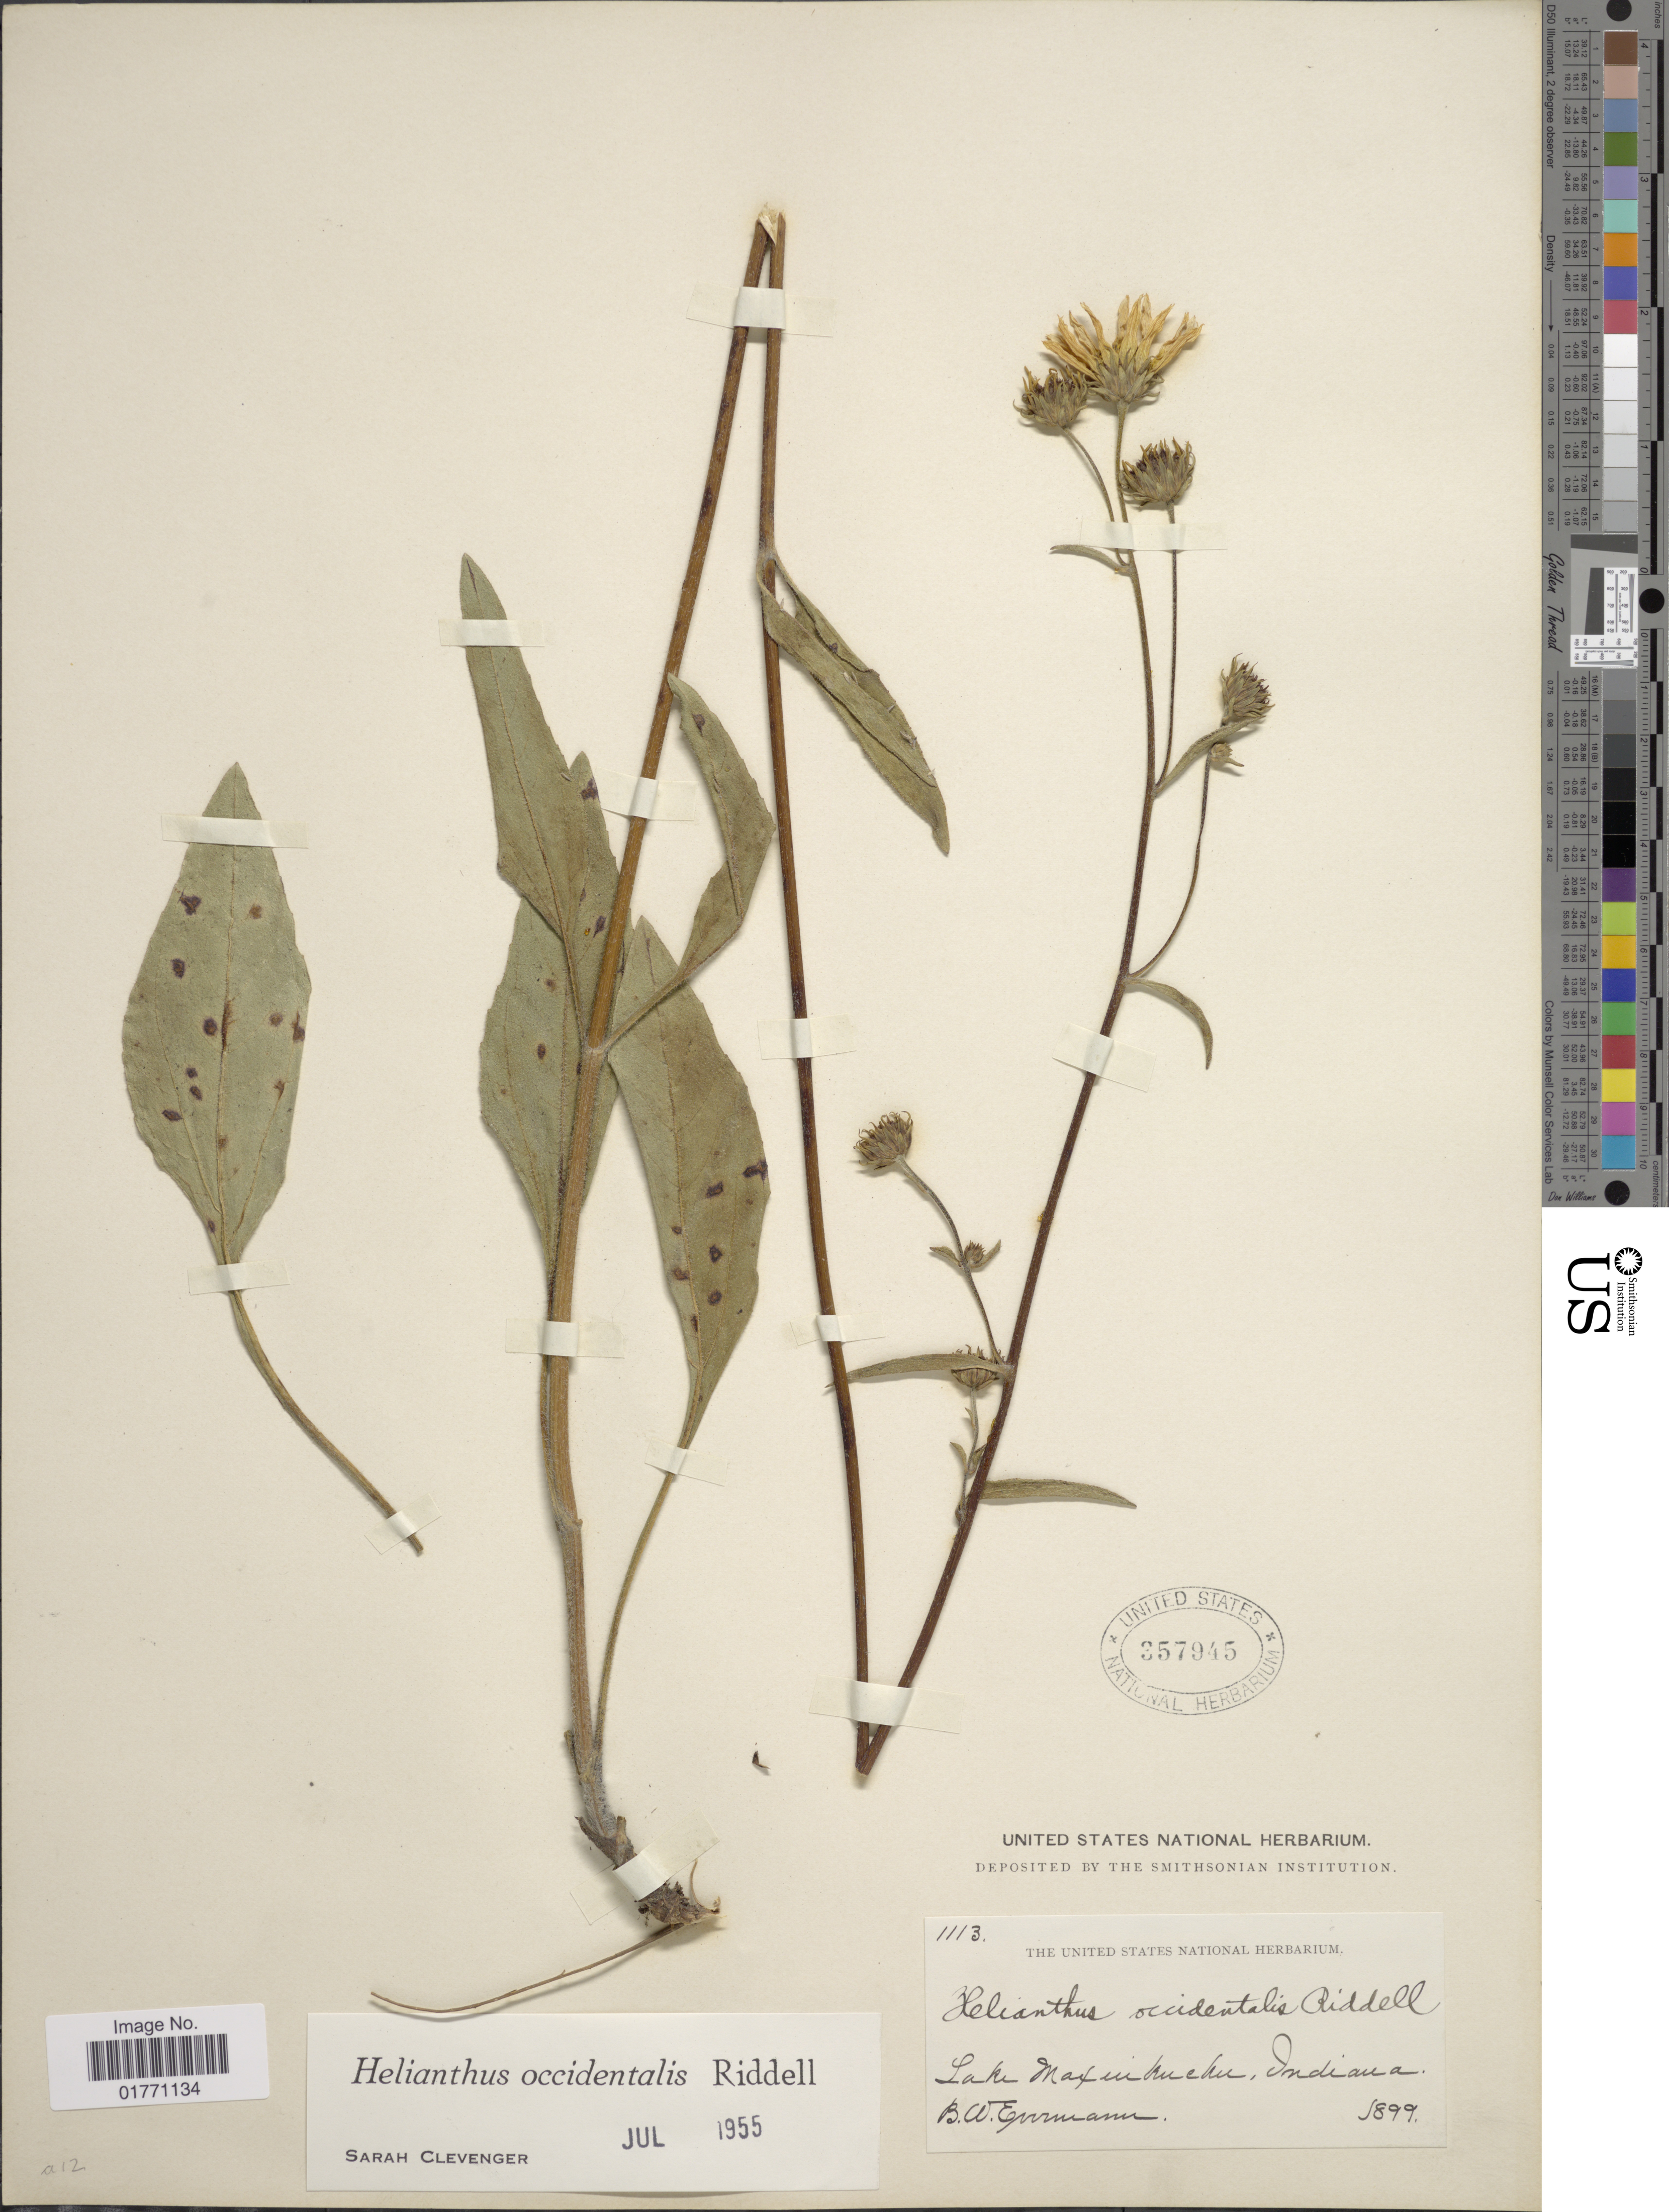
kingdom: Plantae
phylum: Tracheophyta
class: Magnoliopsida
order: Asterales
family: Asteraceae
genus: Helianthus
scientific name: Helianthus occidentalis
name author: Riddell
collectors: B. W. Evermann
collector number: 1113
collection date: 1899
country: United States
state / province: Indiana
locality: Lake Maxinkuckee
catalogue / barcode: US 357945